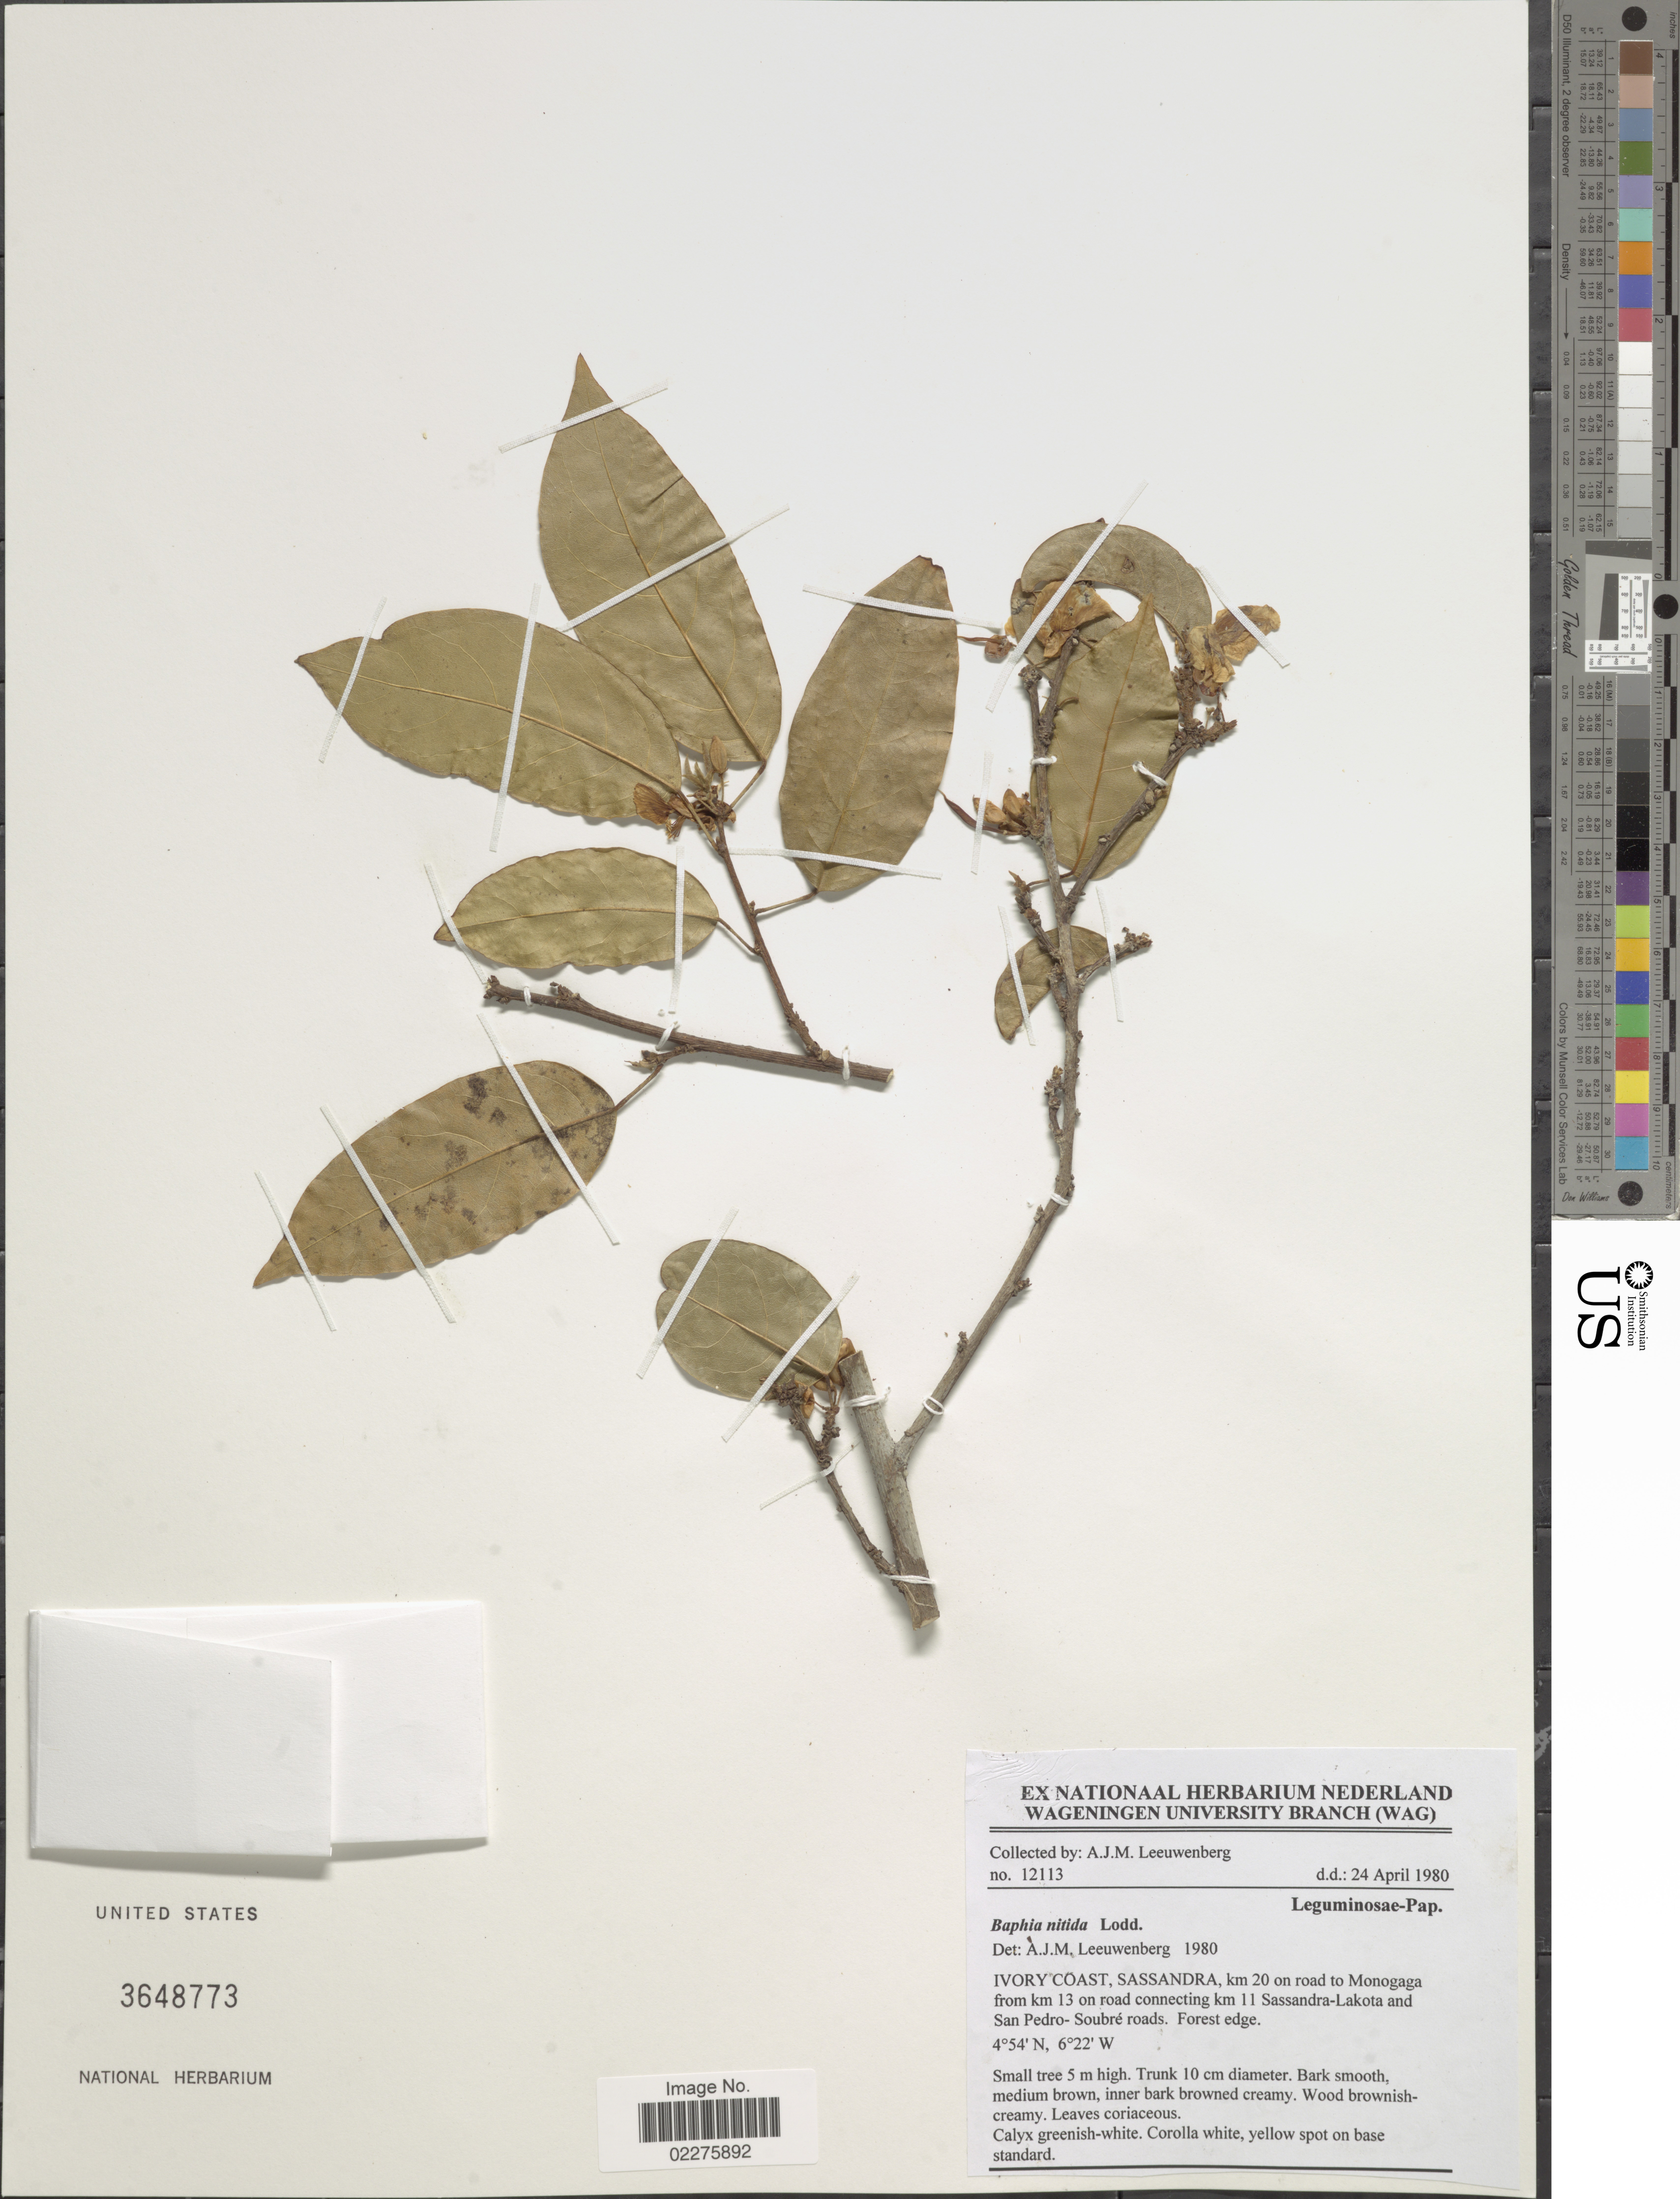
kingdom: Plantae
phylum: Tracheophyta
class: Magnoliopsida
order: Fabales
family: Fabaceae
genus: Baphia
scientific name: Baphia nitida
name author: Lodd.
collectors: A. J. M. Leeuwenberg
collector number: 12113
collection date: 1980-04-24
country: Ivory Coast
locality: Sassandra, km 20 on road to Monogaga from km 13 on road connecting km 11 Sassandra-Lakota and San Pedro-Soubre roads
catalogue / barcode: US 3648773